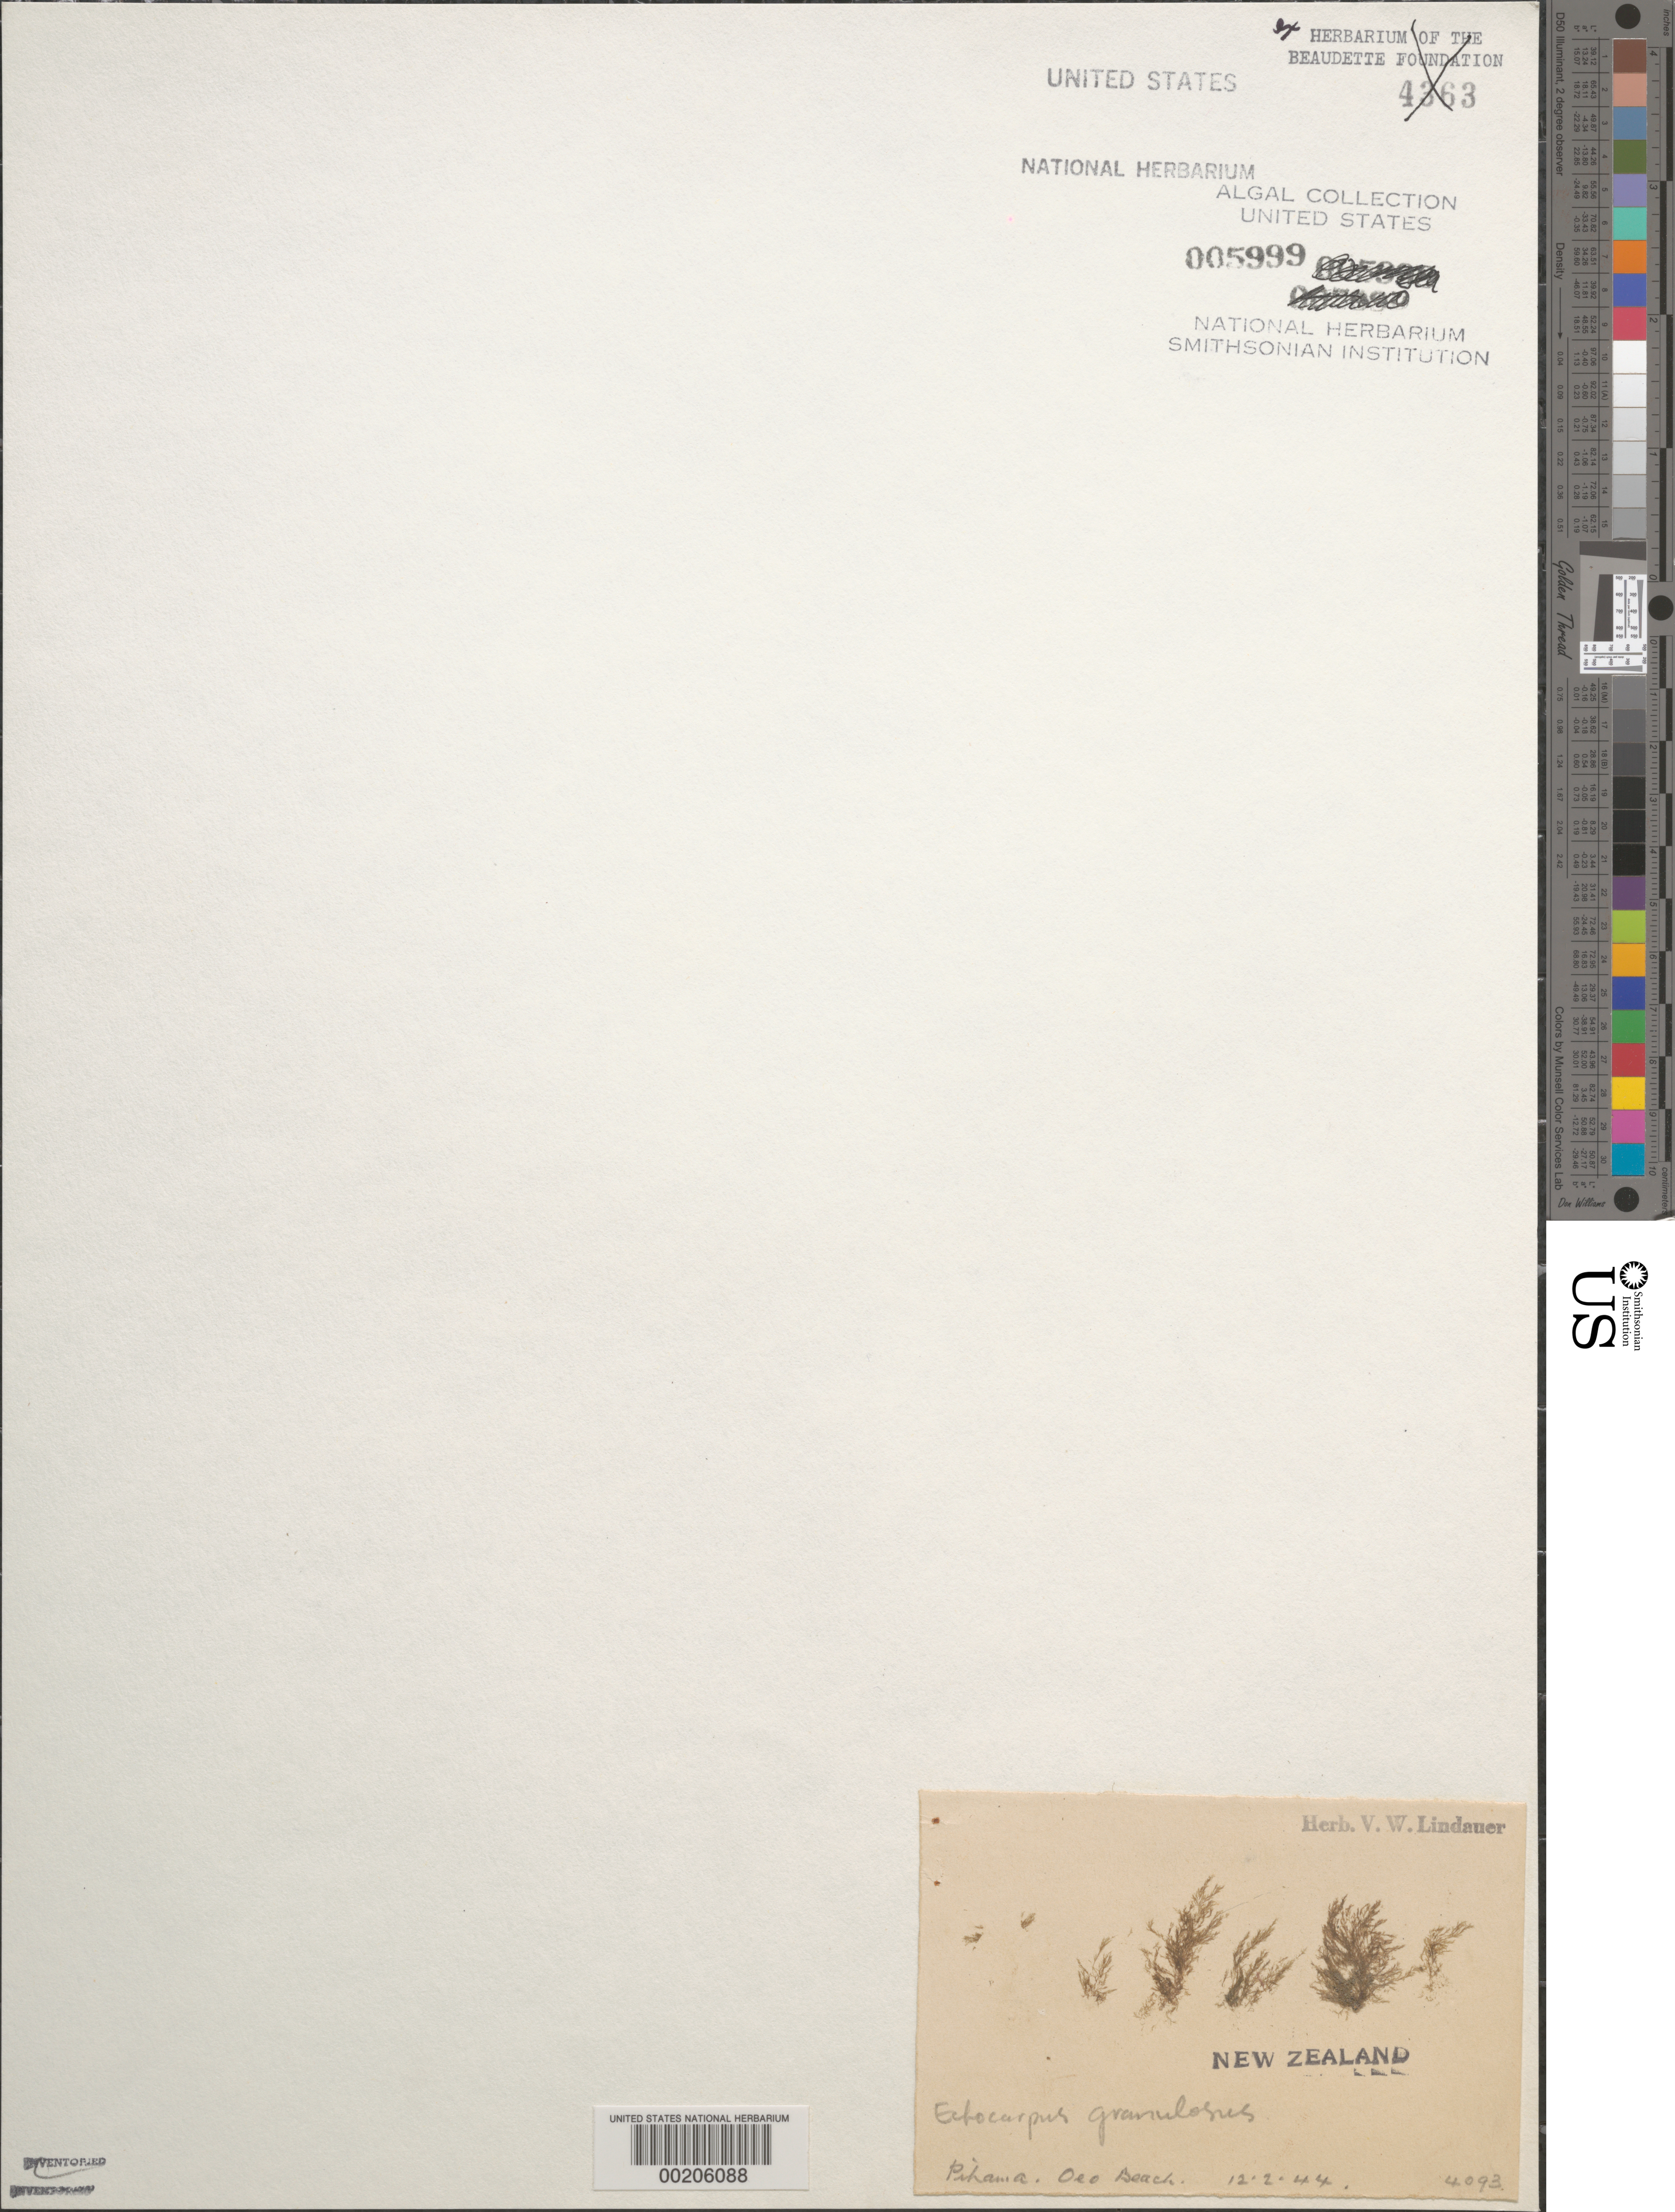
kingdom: Chromista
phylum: Ochrophyta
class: Phaeophyceae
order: Ectocarpales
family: Acinetosporaceae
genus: Hincksia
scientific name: Hincksia granulosa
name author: (Sm.) P.C. Silva in P.C. Silva et al.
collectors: V. Lindauer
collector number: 4093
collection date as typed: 12 Feb 1944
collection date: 1944-02-12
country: New Zealand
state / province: Taranaki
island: North Island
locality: Pihama, Oeo Beach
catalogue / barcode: US 5999